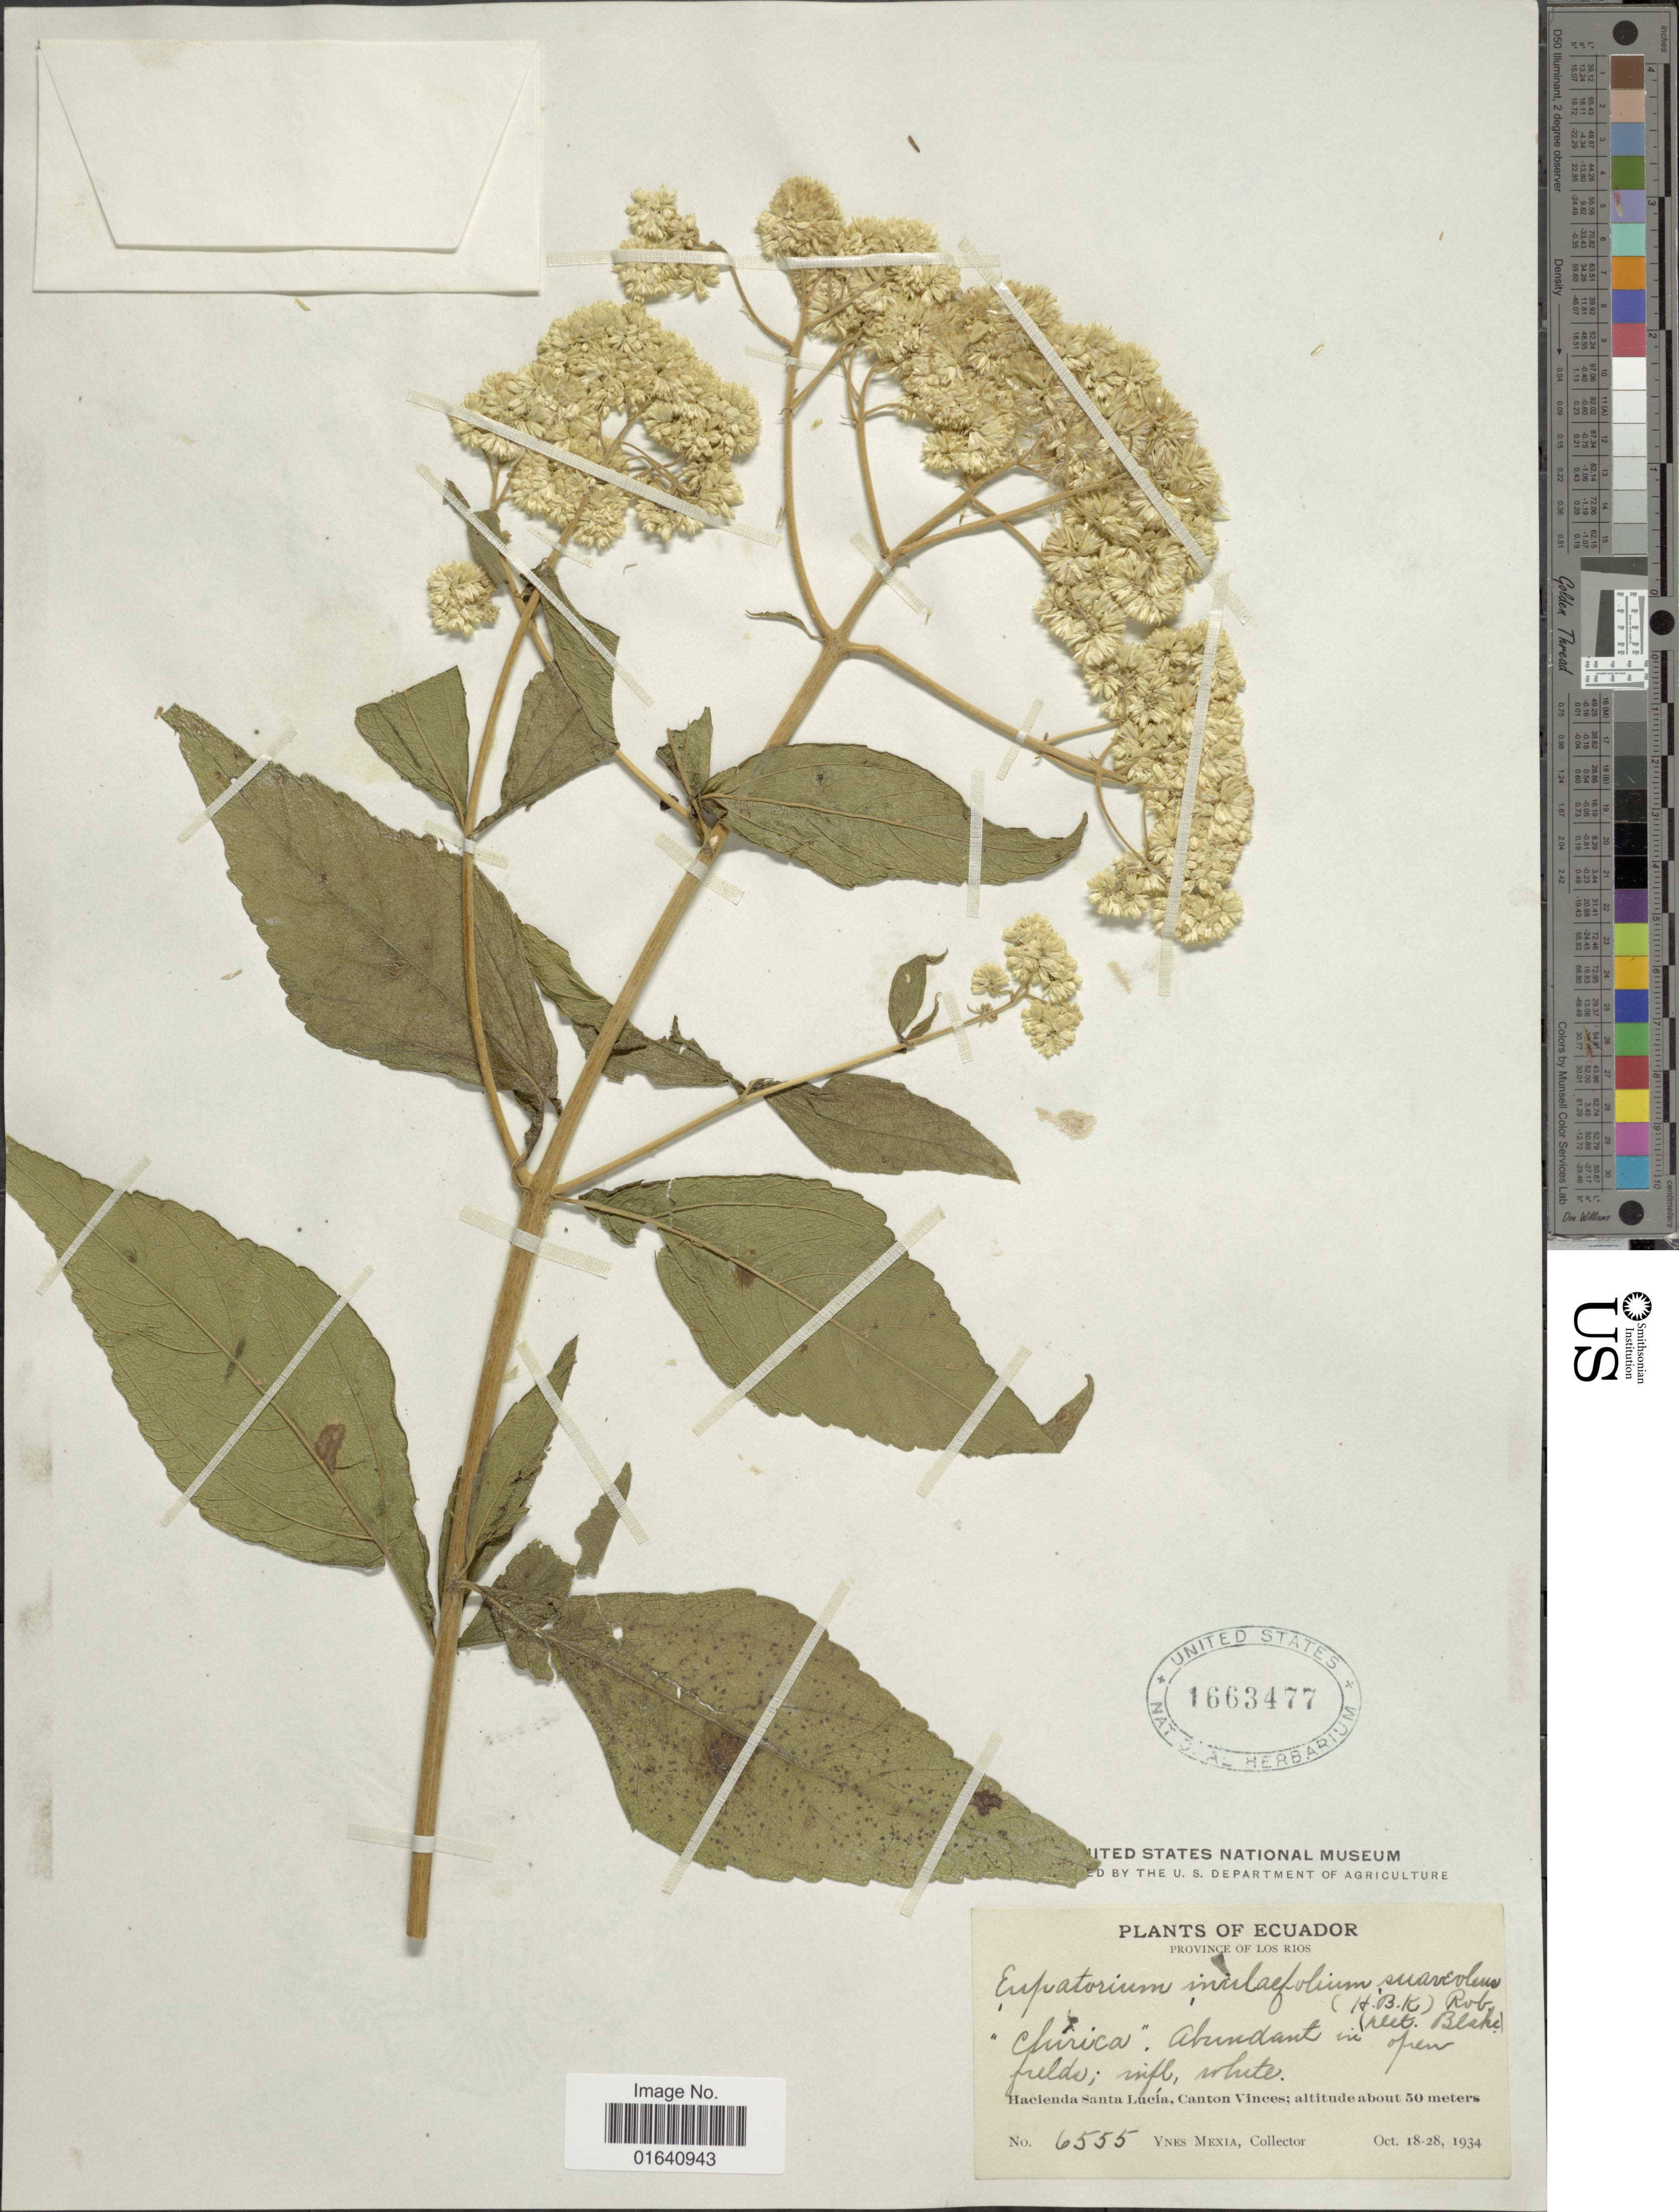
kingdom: Plantae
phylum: Tracheophyta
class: Magnoliopsida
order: Asterales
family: Asteraceae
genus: Austroeupatorium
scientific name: Austroeupatorium decemflorum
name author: (DC.) R.M. King & H. Rob.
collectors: Y. Mexia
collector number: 6555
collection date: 1934-10-18/1934-10-28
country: Ecuador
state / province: Los Ríos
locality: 'Chirica'. Abundant in open fields; Hacienda Santa Lucía, Canton Vinces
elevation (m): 50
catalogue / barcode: US 1663477